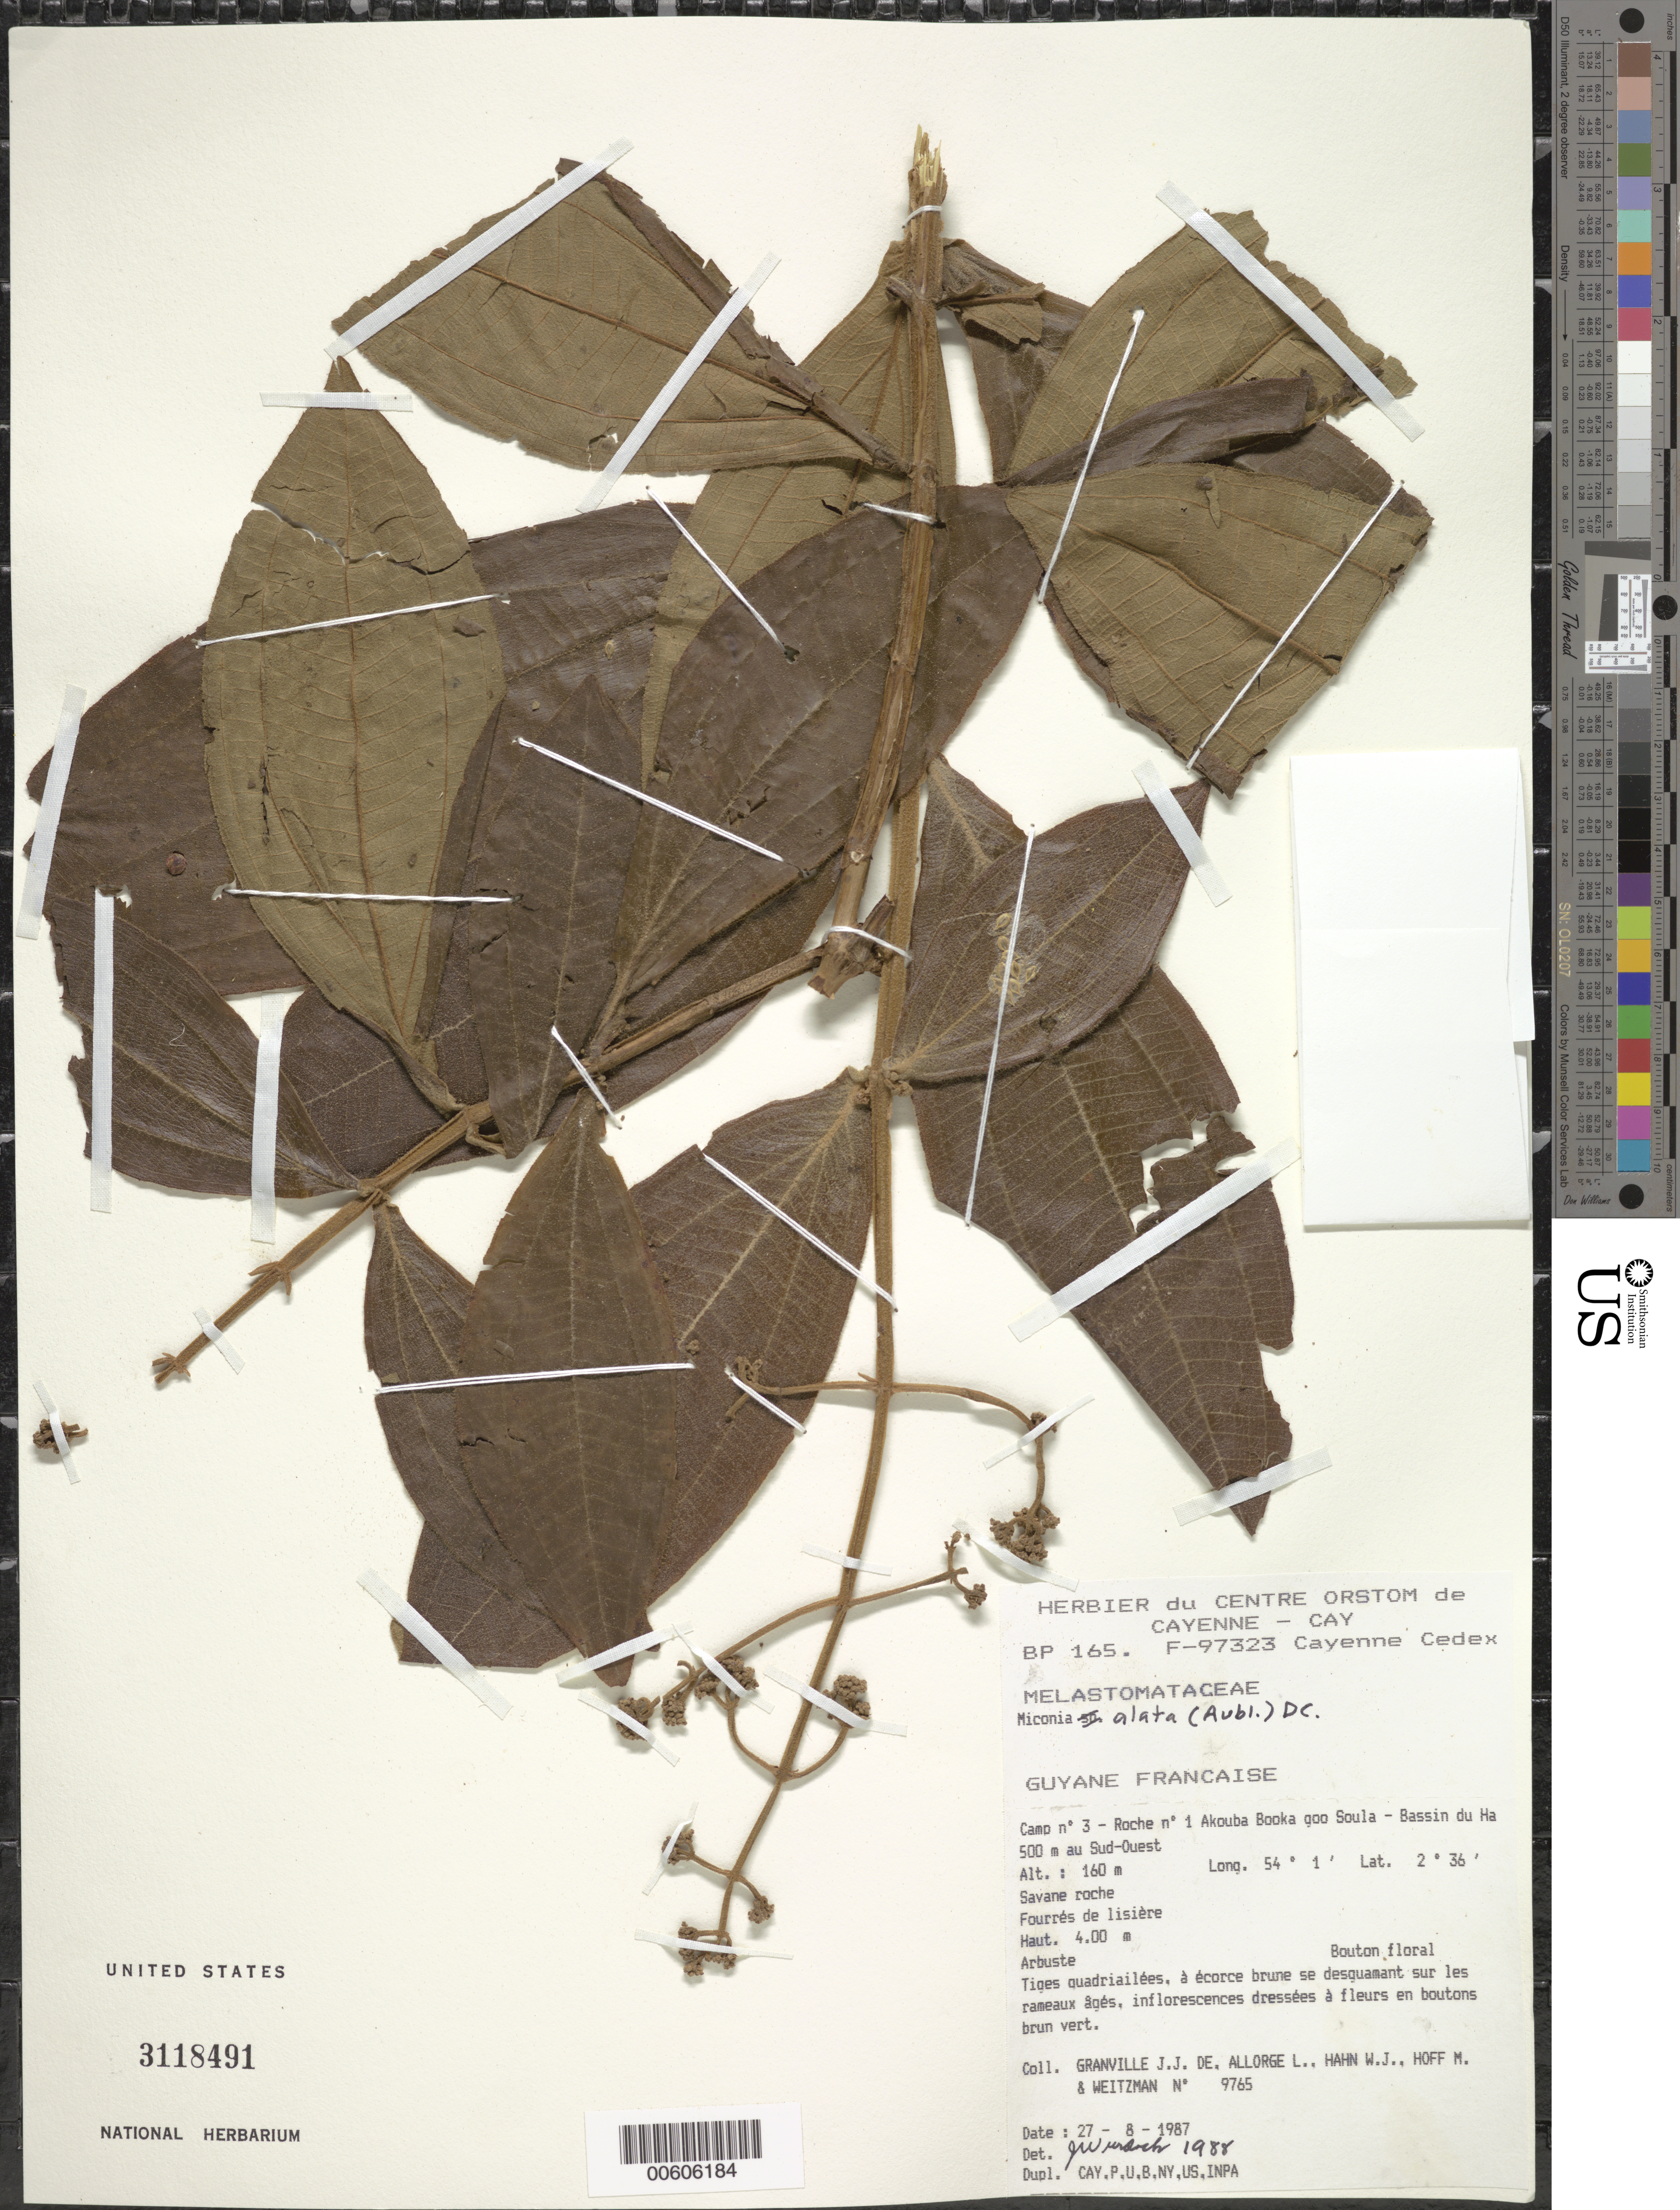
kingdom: Plantae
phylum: Tracheophyta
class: Magnoliopsida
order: Myrtales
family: Melastomataceae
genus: Miconia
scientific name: Miconia alata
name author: (Aubl.) DC.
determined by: Wurdack, John J., (US), US (UNITED STATES)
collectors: J.-J. de Granville, L. Allorge, W. J. Hahn, M. Hoff & A. L. Weitzman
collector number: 9765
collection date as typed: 27-Aug-87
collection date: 1987-08-27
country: French Guiana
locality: Akouba Booka goo Soula, Camp #3, Roche no. 1, Bassin du Haut-Marouini, 500 m au Sud-Ouest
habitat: Lisière de savane roche; sous bois de lisière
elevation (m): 160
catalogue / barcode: US 3118491